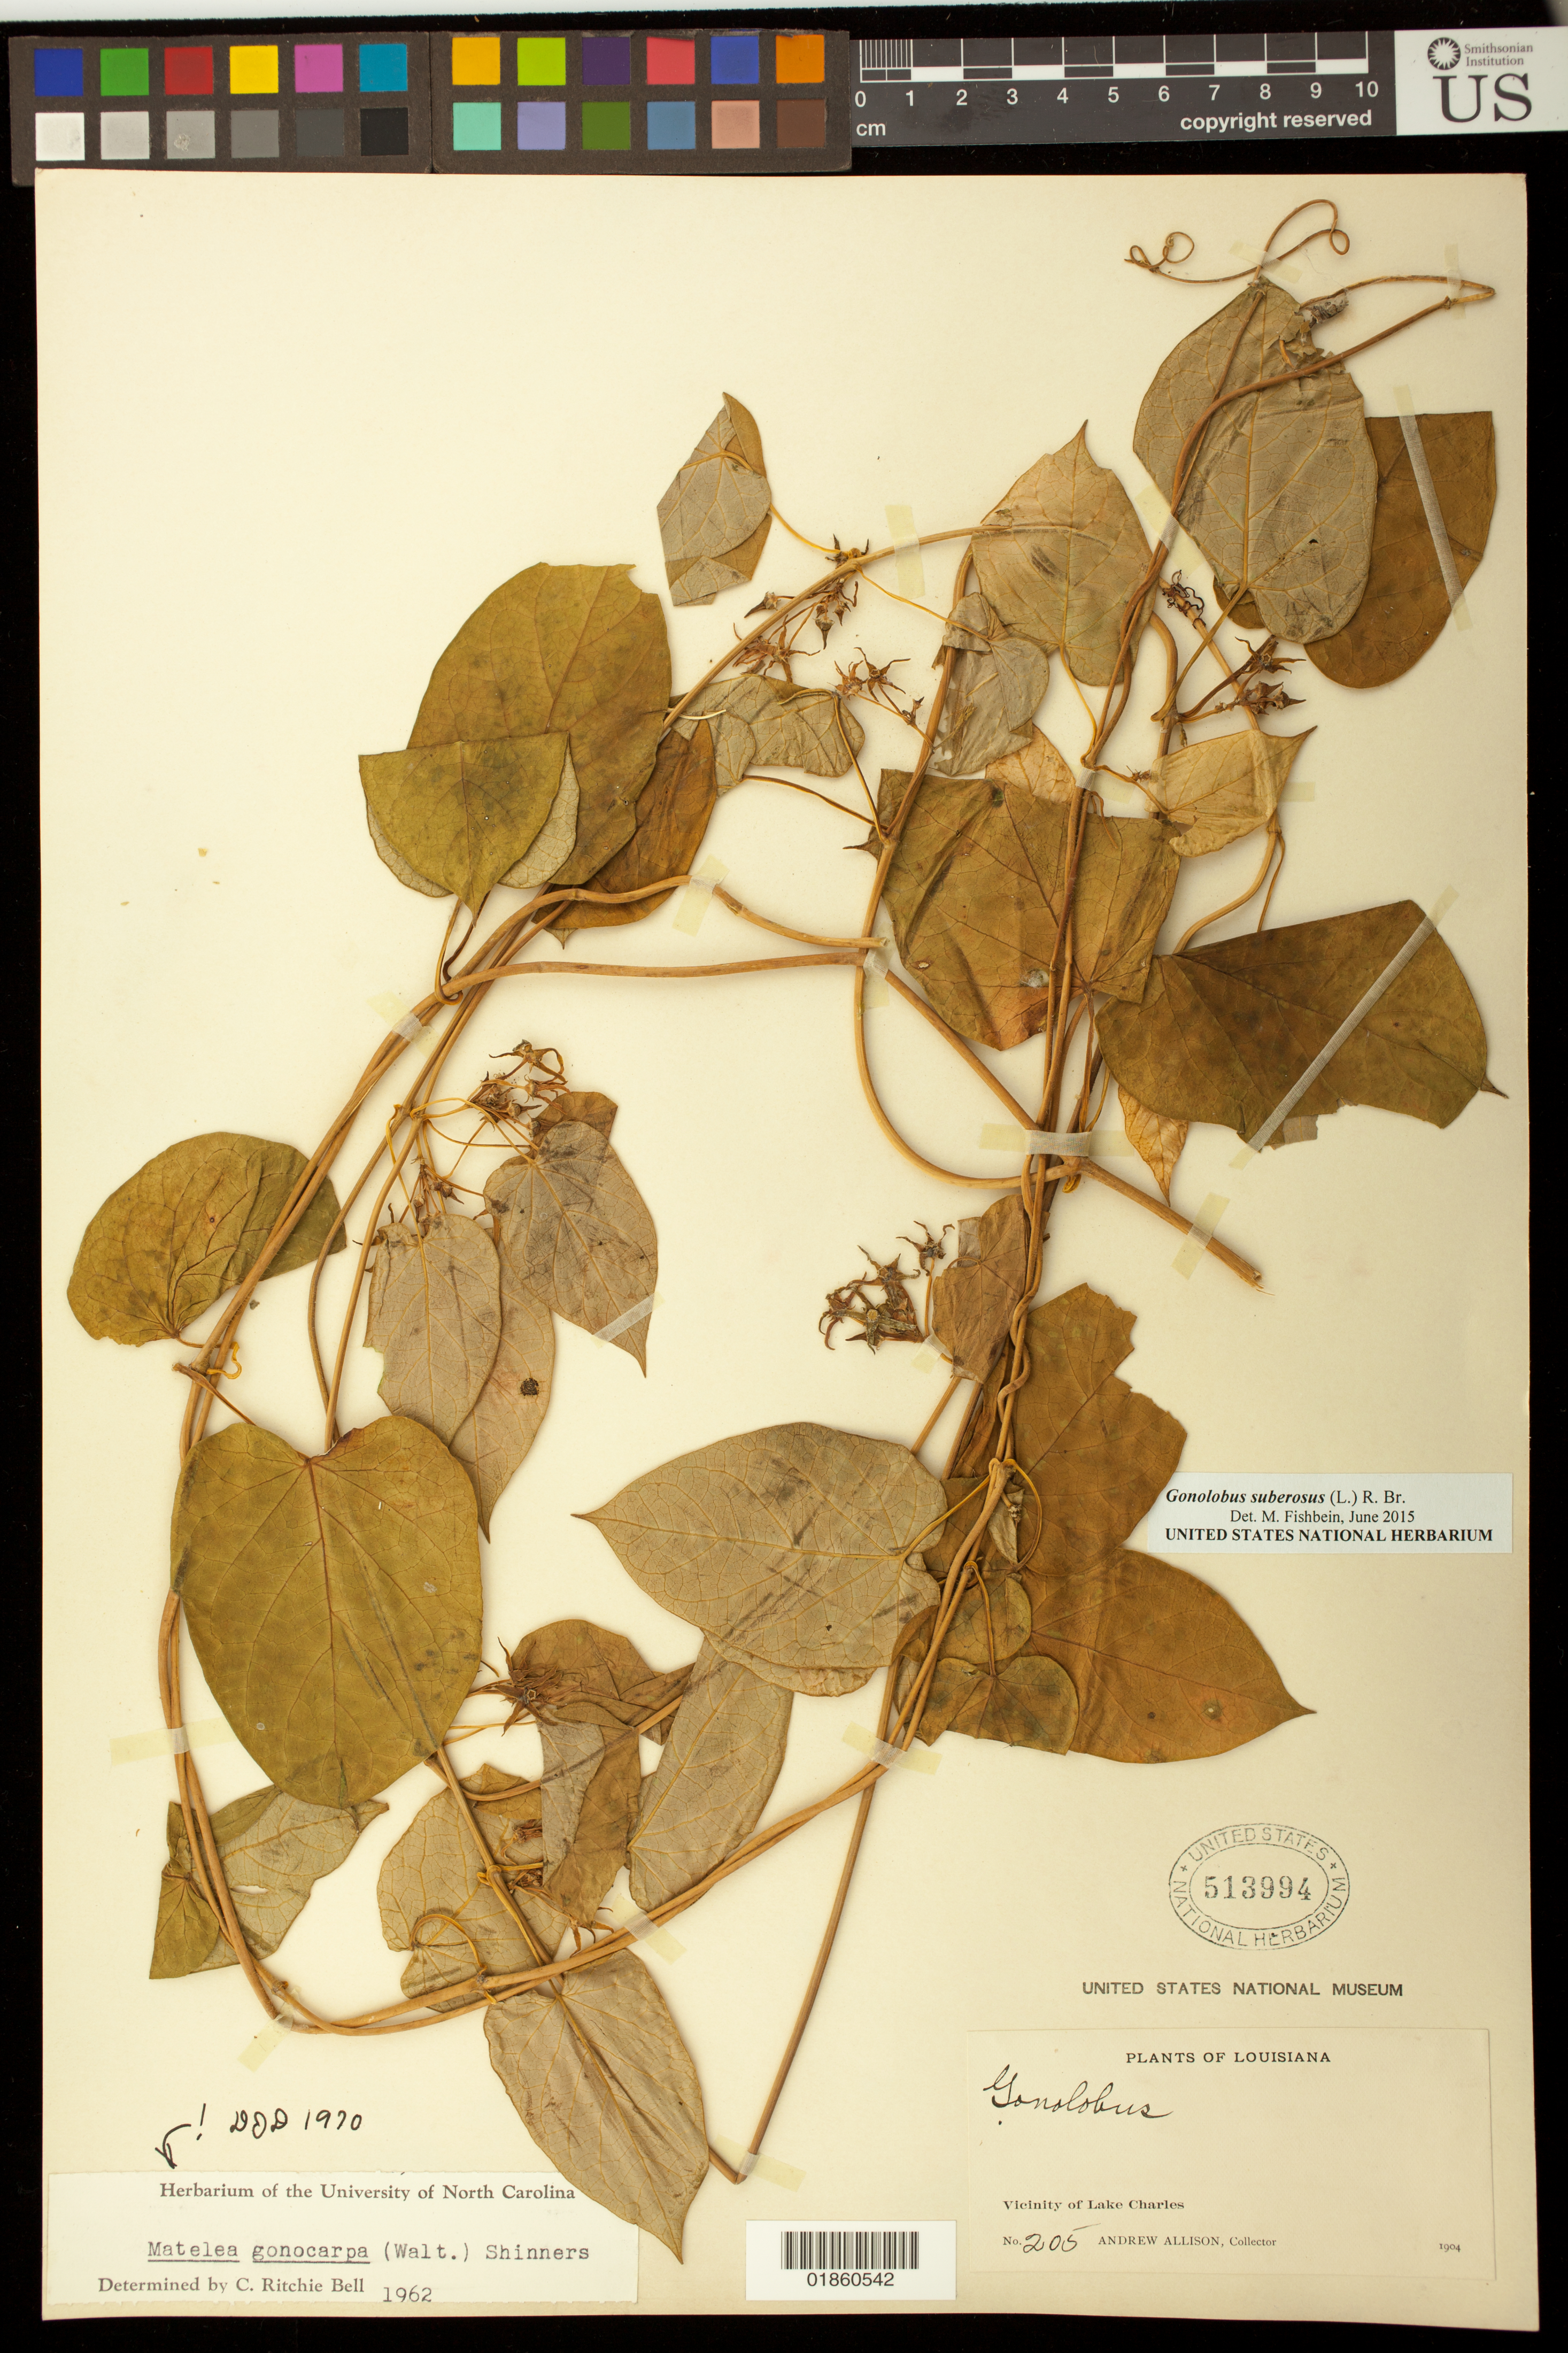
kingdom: Plantae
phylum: Tracheophyta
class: Magnoliopsida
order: Gentianales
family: Apocynaceae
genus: Gonolobus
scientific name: Gonolobus suberosus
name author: (L.) R. Br.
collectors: A. Allison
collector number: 205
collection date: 1904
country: United States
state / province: Louisiana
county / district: Calcasieu Parish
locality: Vicinity of Lake Charles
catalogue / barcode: US 513994